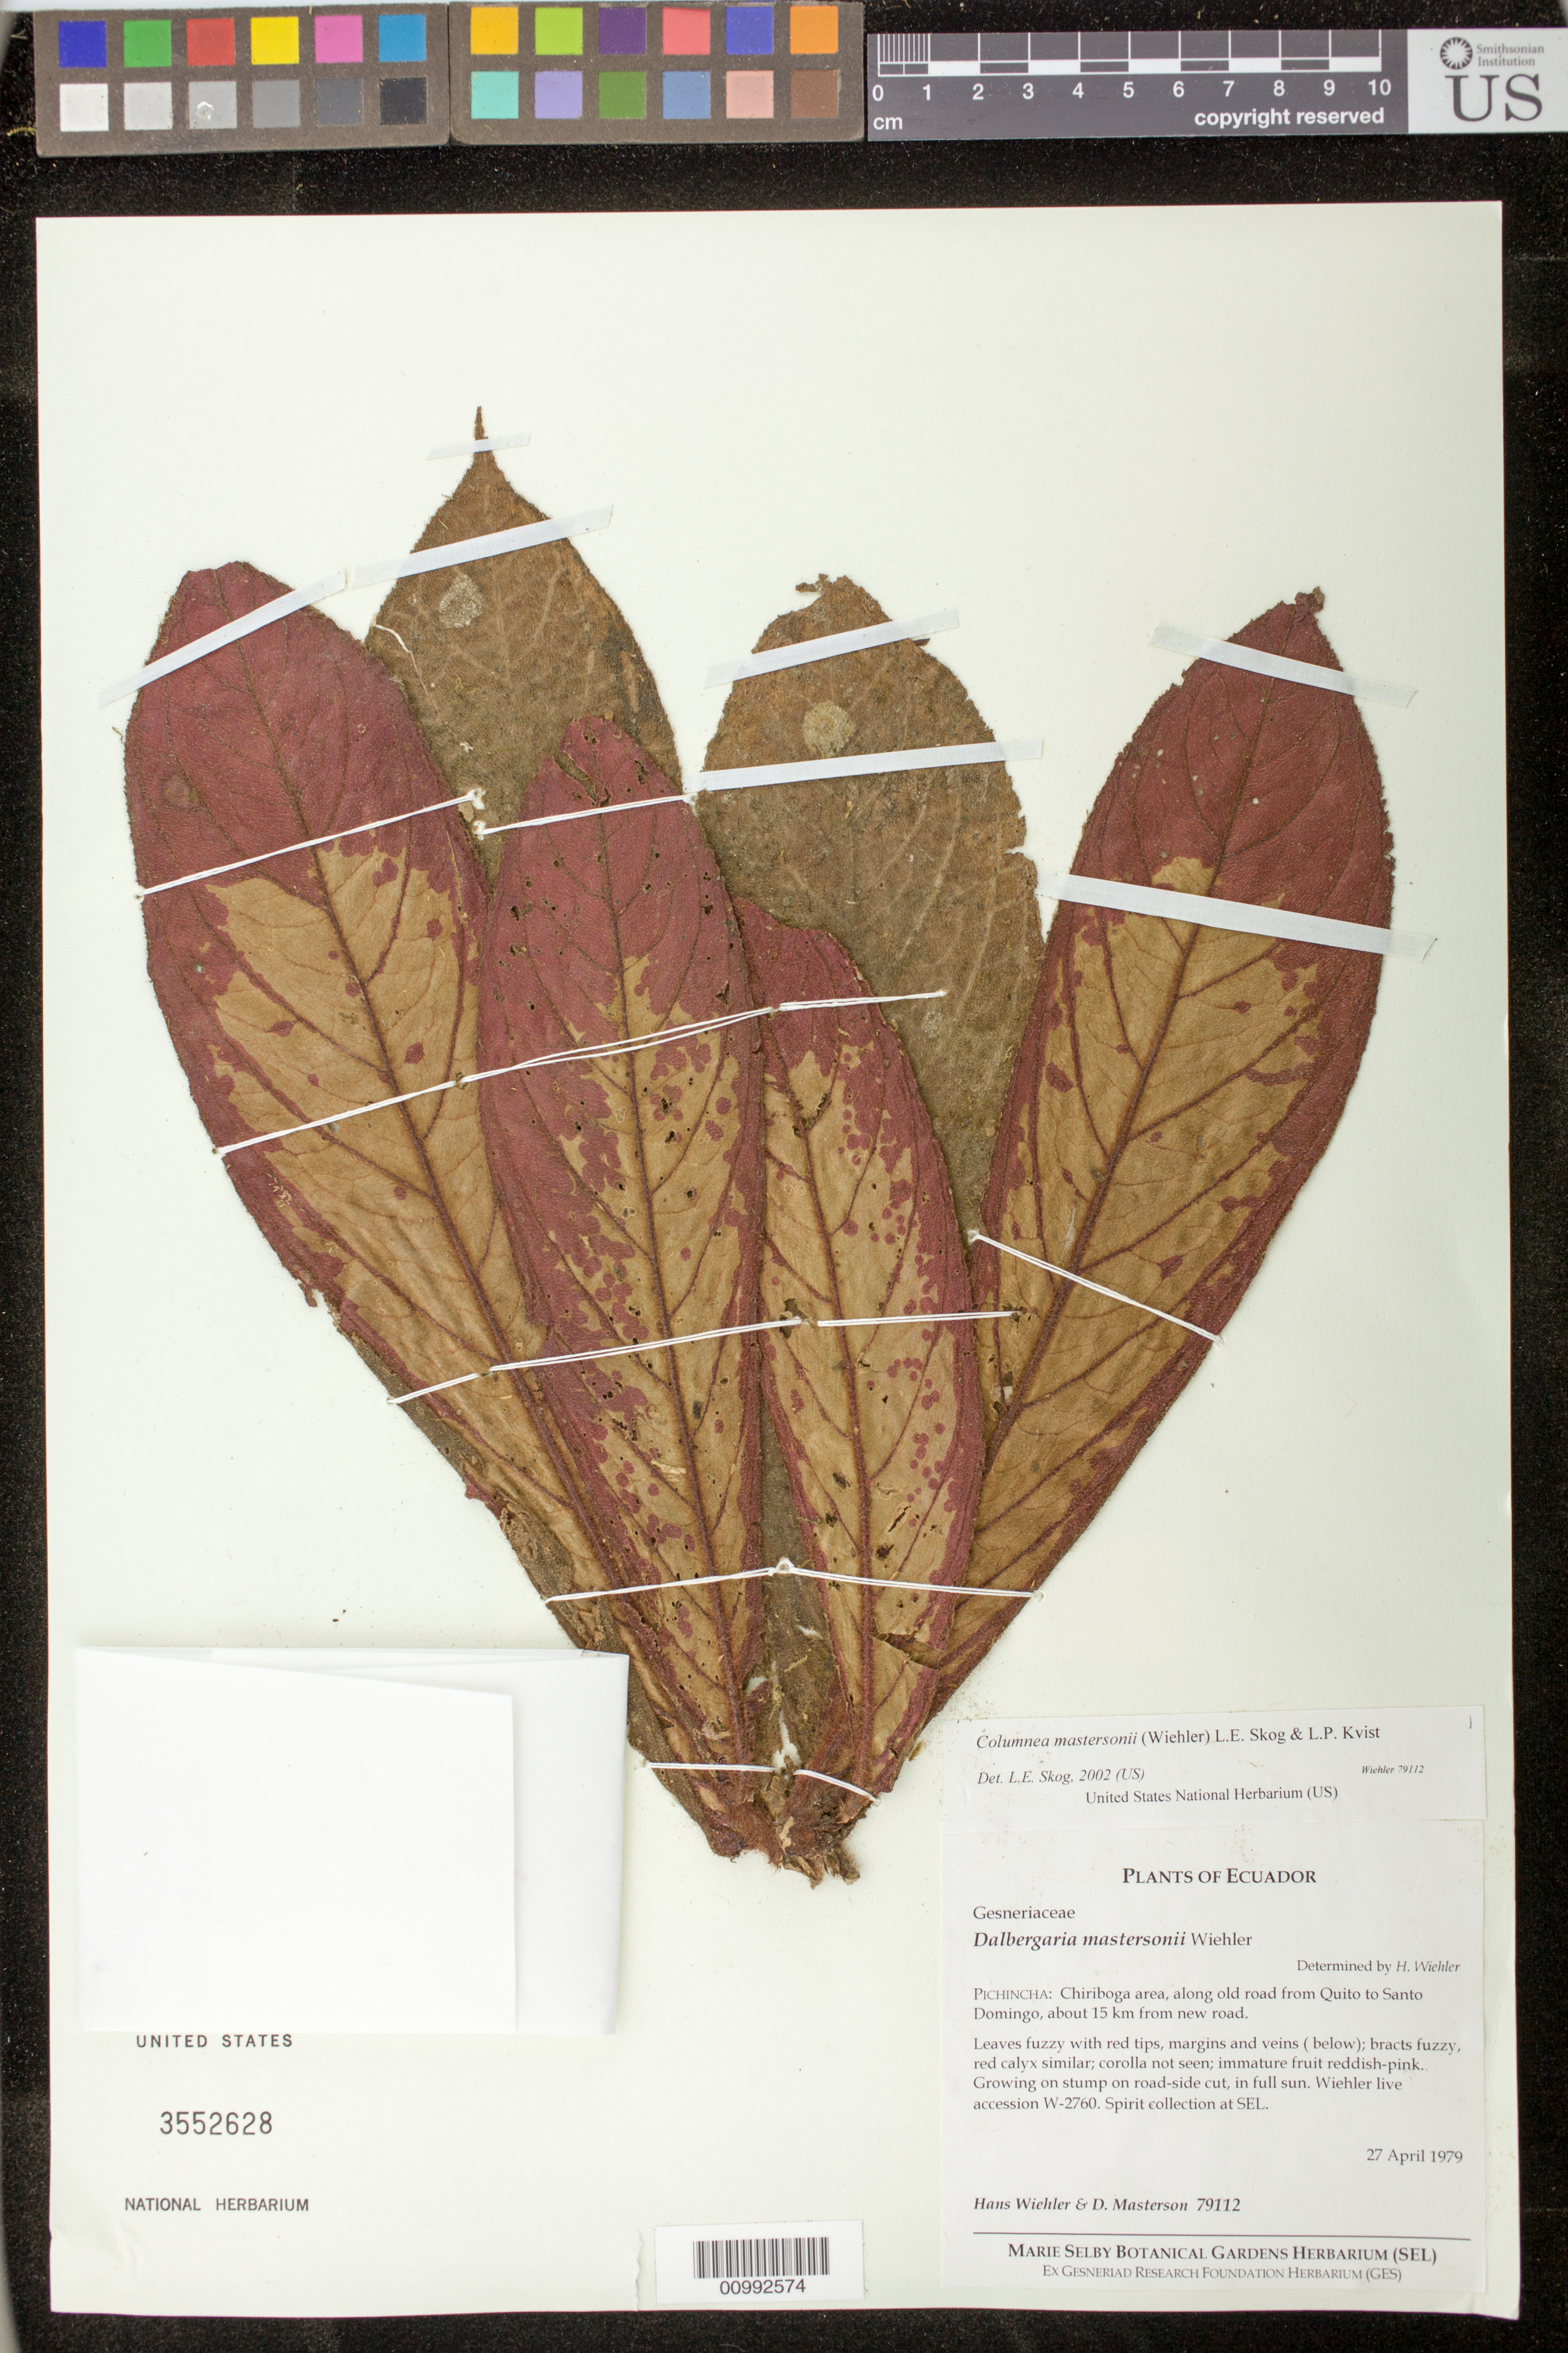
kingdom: Plantae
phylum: Tracheophyta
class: Magnoliopsida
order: Lamiales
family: Gesneriaceae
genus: Columnea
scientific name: Columnea mastersonii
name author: (Wiehler) L.E. Skog & L.P. Kvist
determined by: Skog, Laurence E.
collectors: H. J. Wiehler & D. Masterson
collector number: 79112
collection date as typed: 27 Apr 1979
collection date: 1979-04-27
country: Ecuador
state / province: Pichincha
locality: Pichincha: Chiriboga area, along old road from Quito to Santo Domingo, about 15 km from new road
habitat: on stump on road-side cut, infull sun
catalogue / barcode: US 3552628